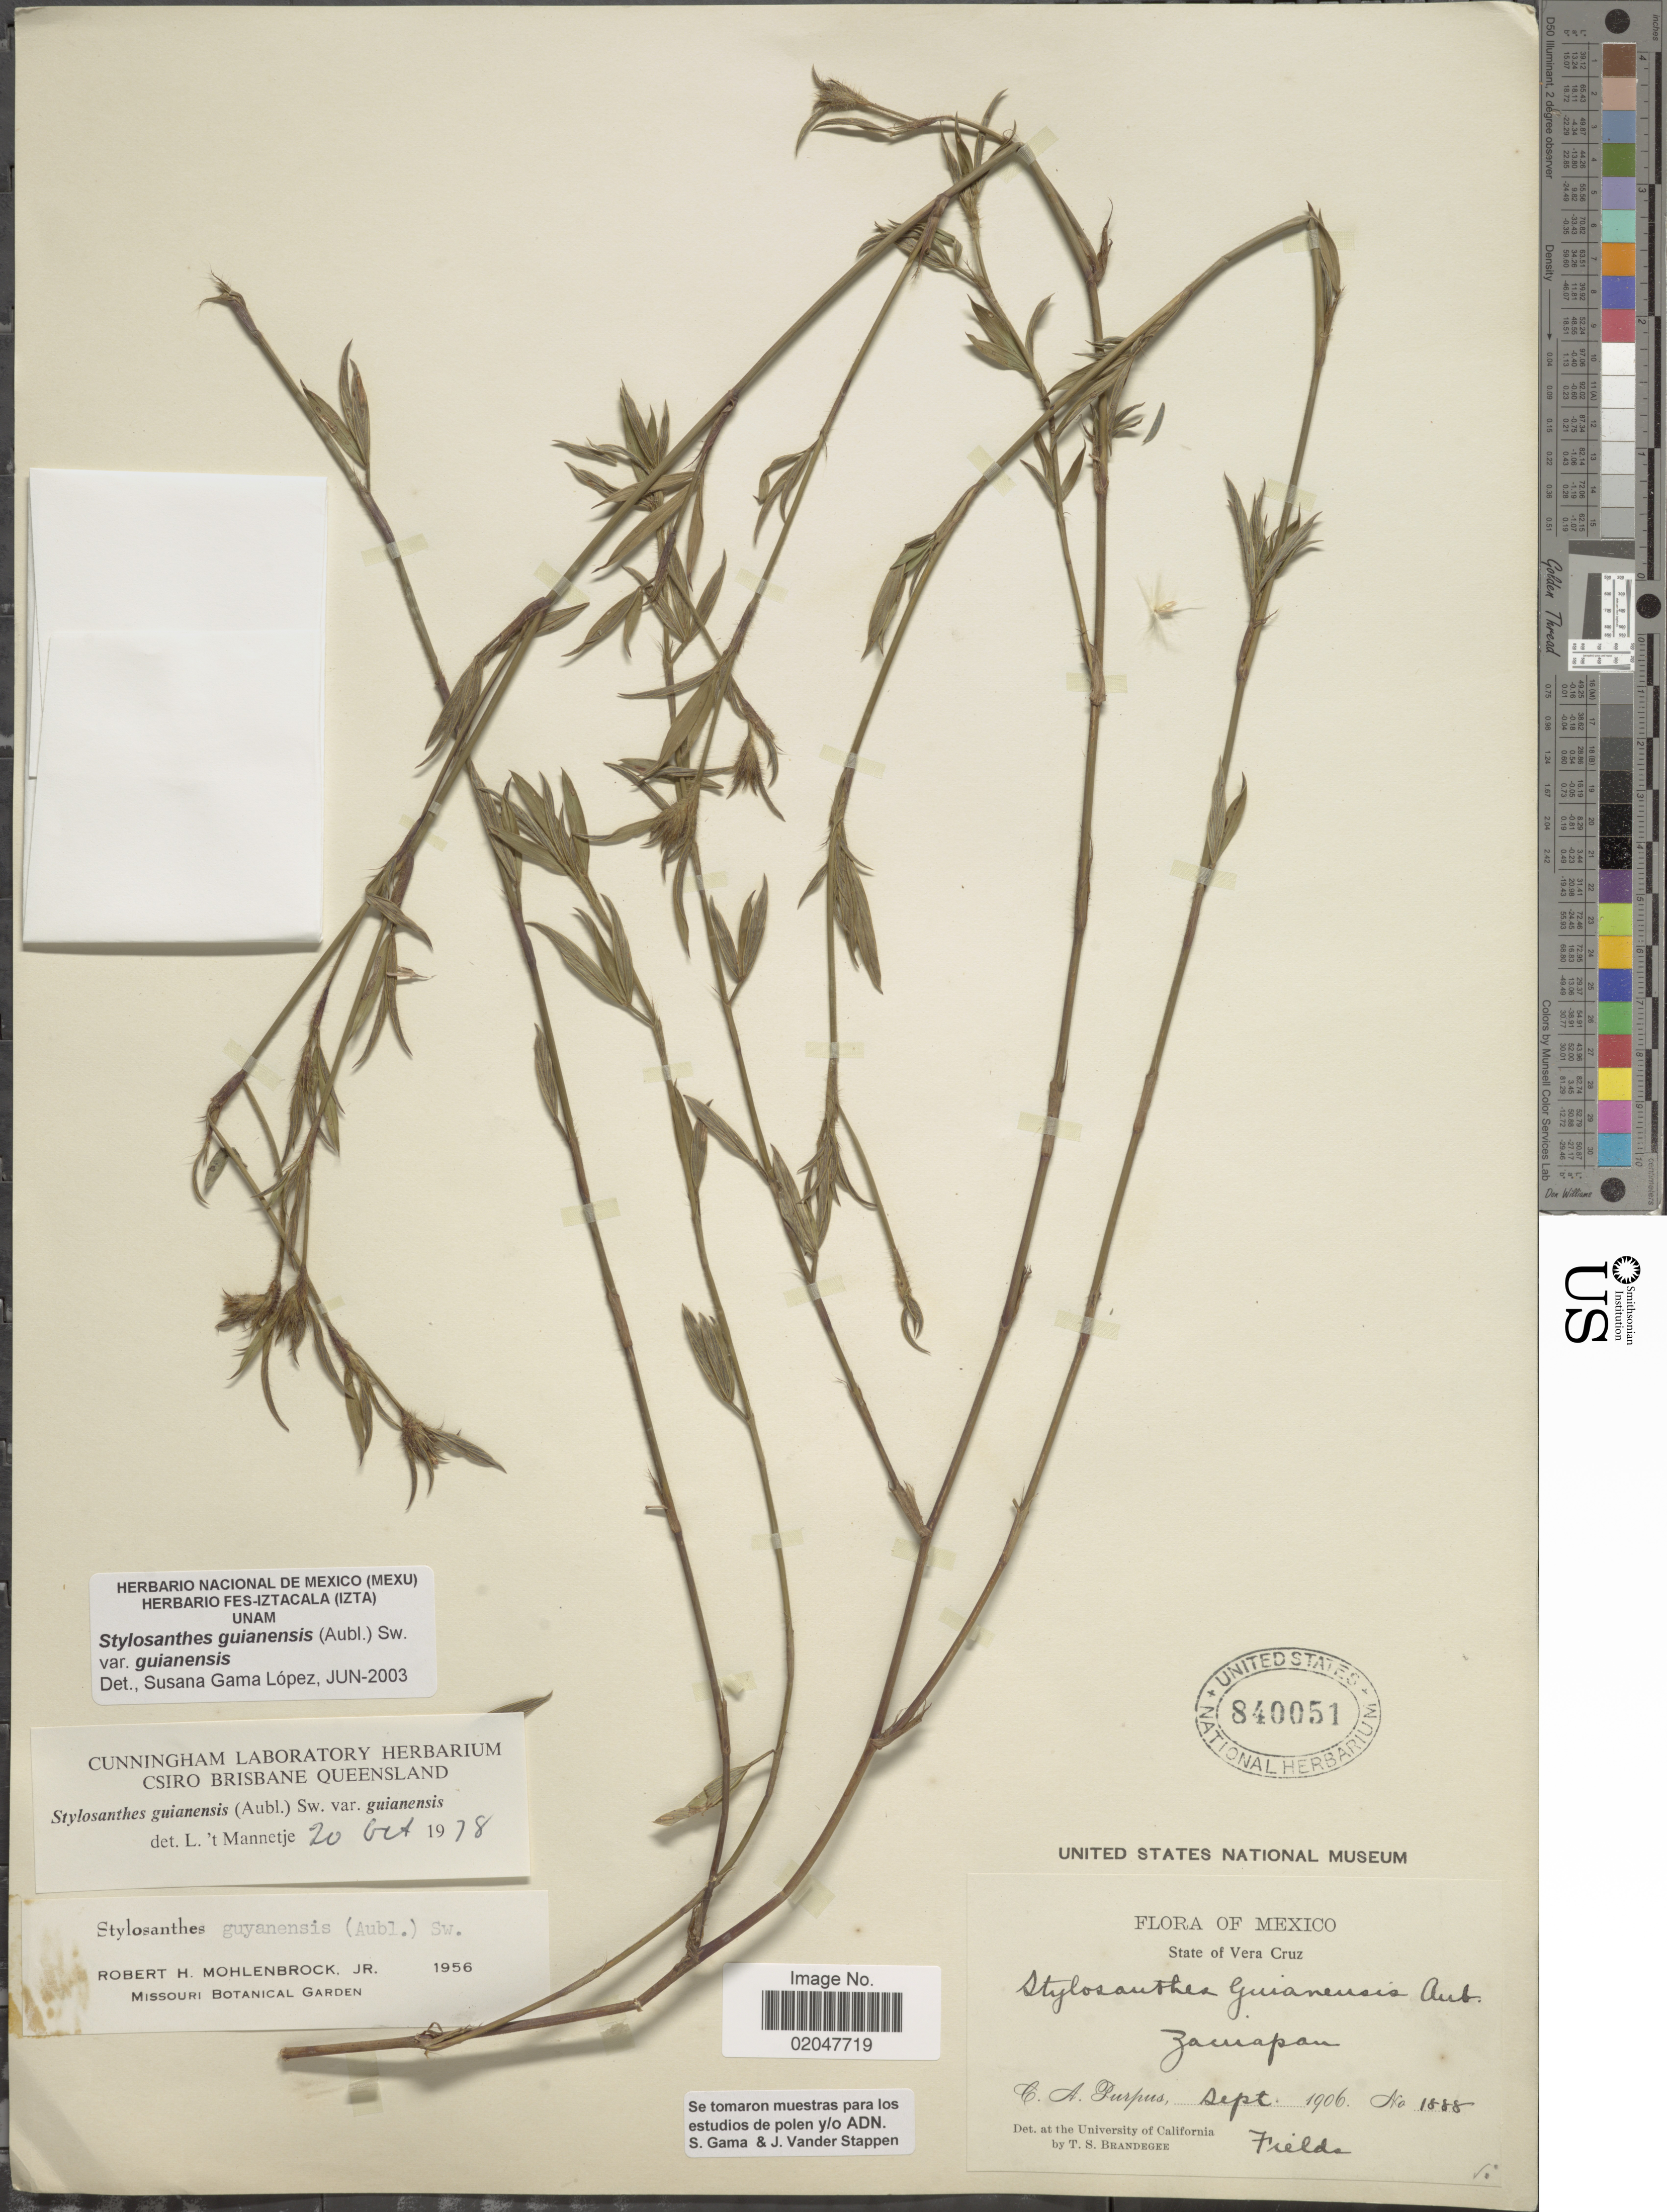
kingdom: Plantae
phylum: Tracheophyta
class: Magnoliopsida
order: Fabales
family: Fabaceae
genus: Stylosanthes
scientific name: Stylosanthes guianensis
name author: (Aubl.) Sw.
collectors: C. A. Purpus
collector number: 1888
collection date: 1906-09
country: Mexico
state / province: Veracruz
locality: State of Vera Cruz, Zamapan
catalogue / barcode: US 840051